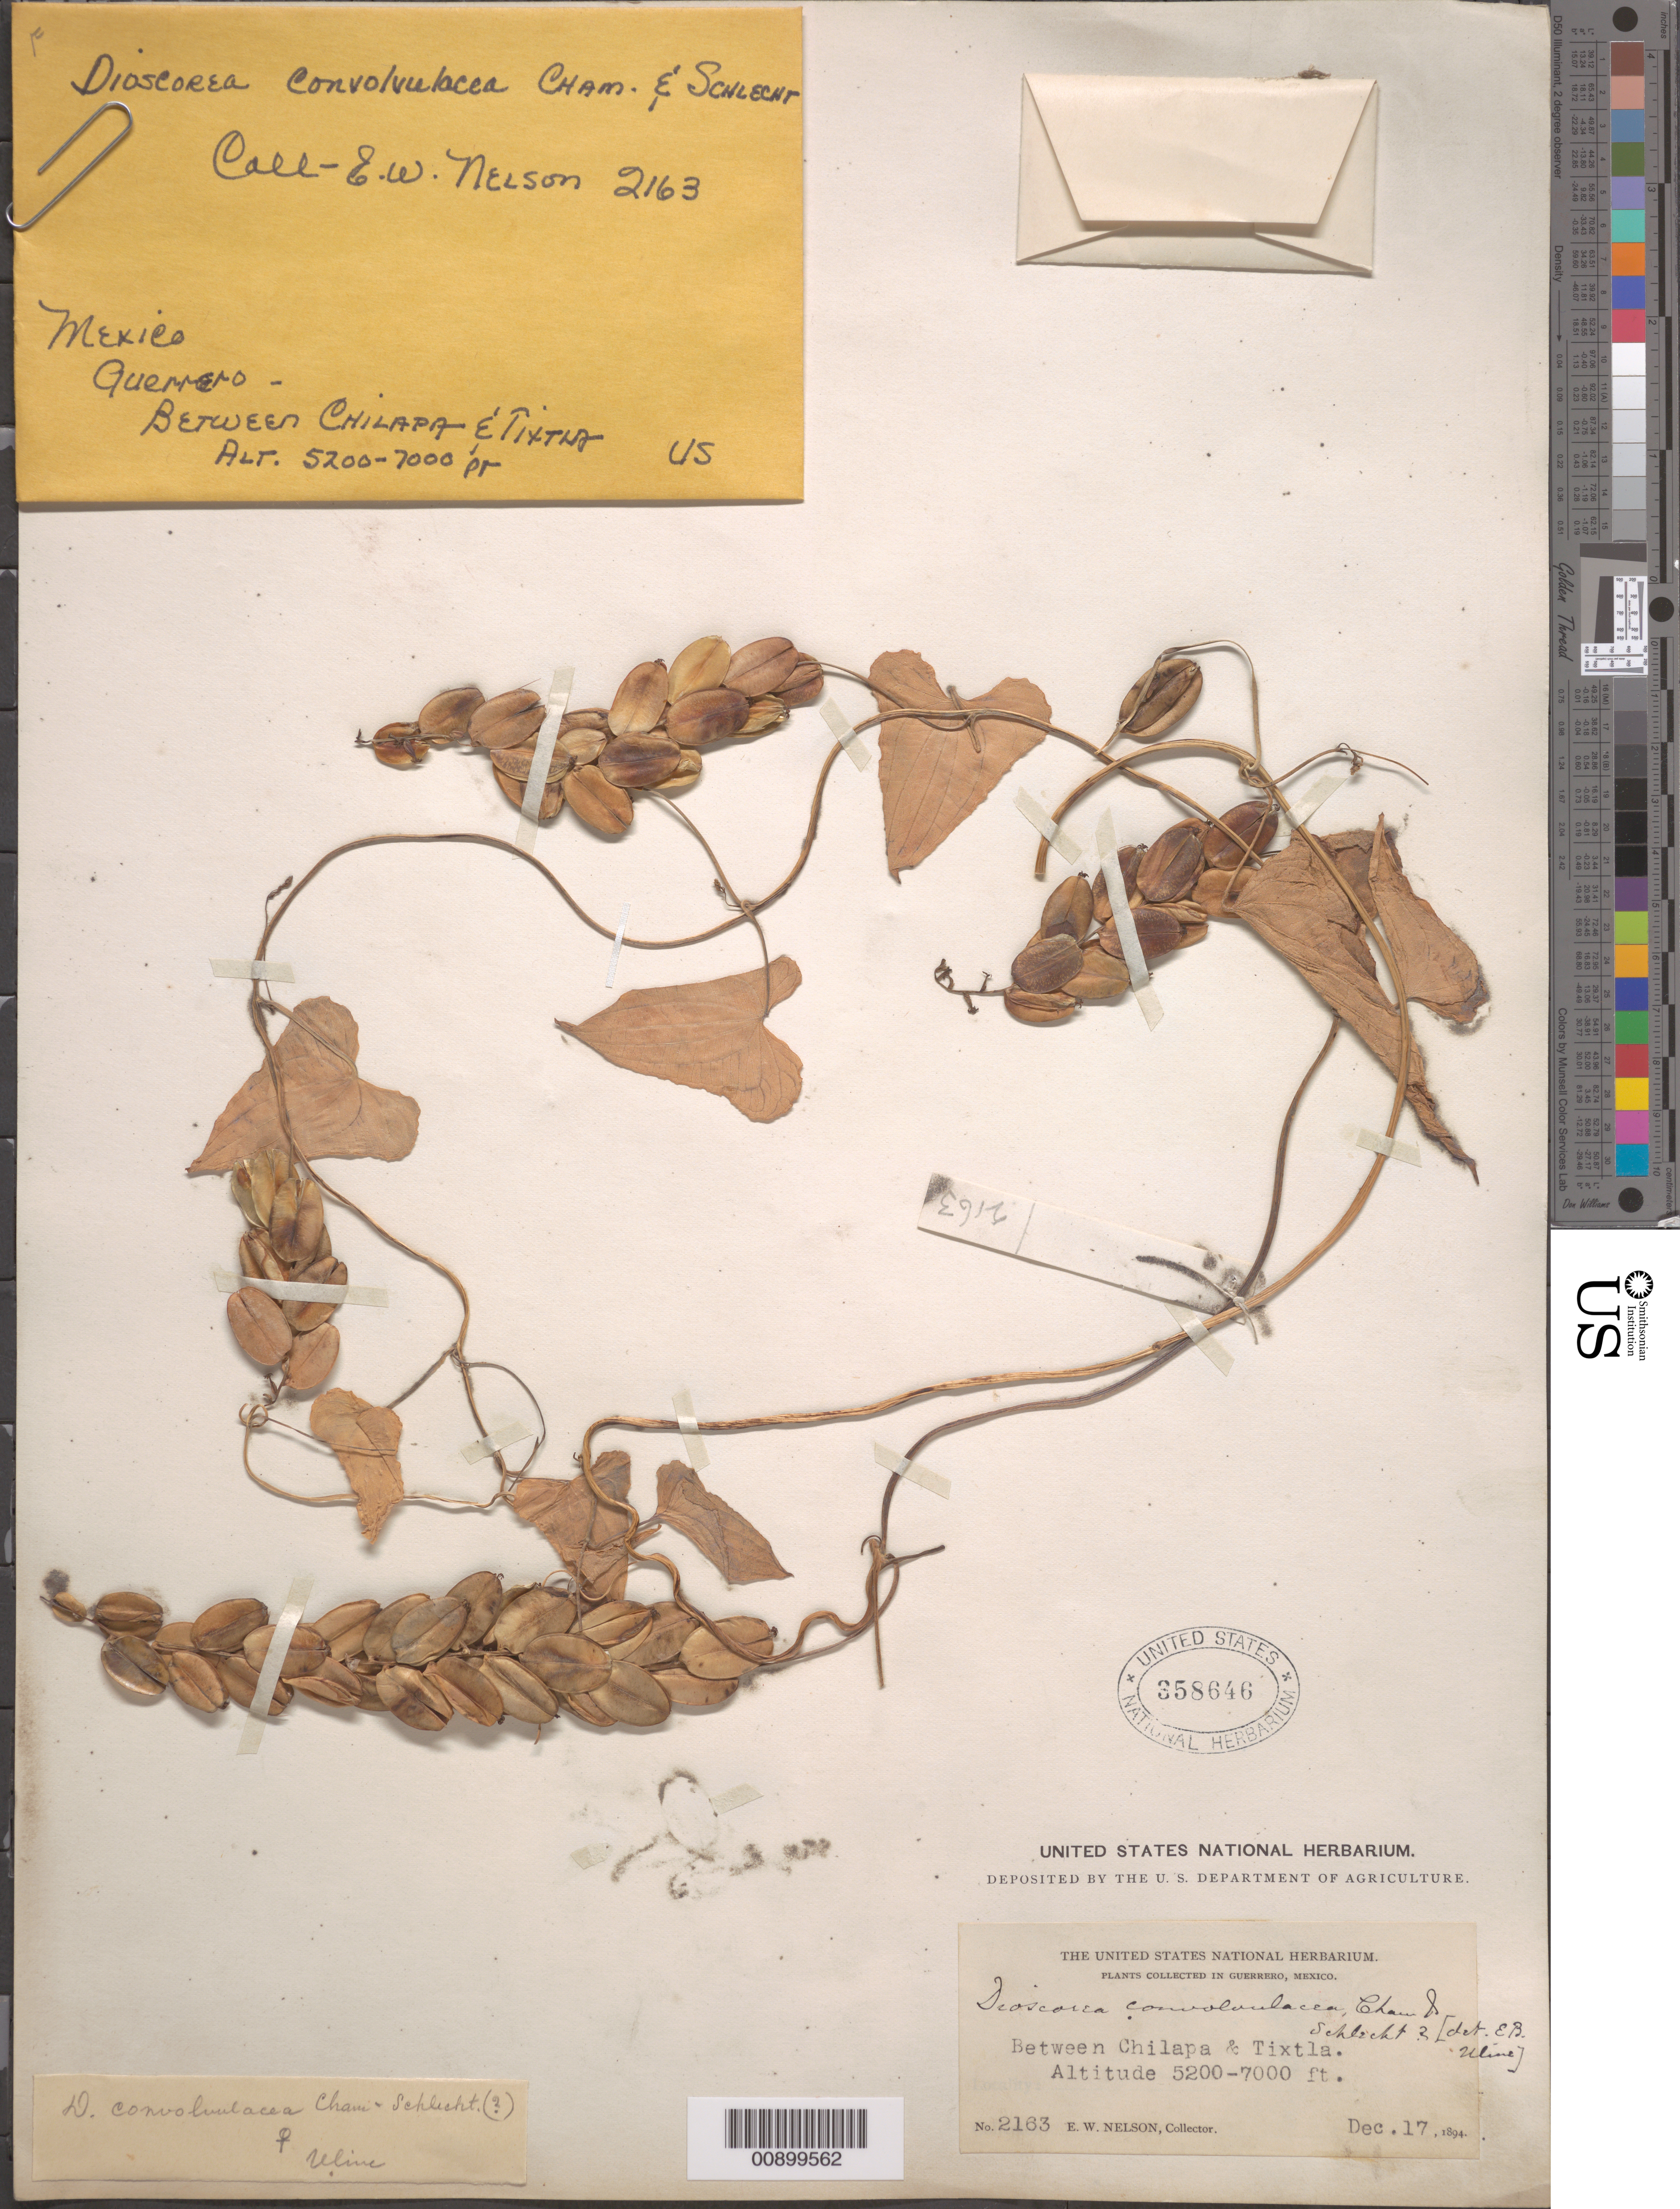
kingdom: Plantae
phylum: Tracheophyta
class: Liliopsida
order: Dioscoreales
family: Dioscoreaceae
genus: Dioscorea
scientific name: Dioscorea convolvulacea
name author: Schltdl. & Cham.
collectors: E. W. Nelson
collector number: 2163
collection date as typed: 17 Dec 1894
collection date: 1894-12-17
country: Mexico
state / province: Guerrero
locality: Between Chilapa and Tixtla. State of Guerrero.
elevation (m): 1585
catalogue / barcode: US 358646